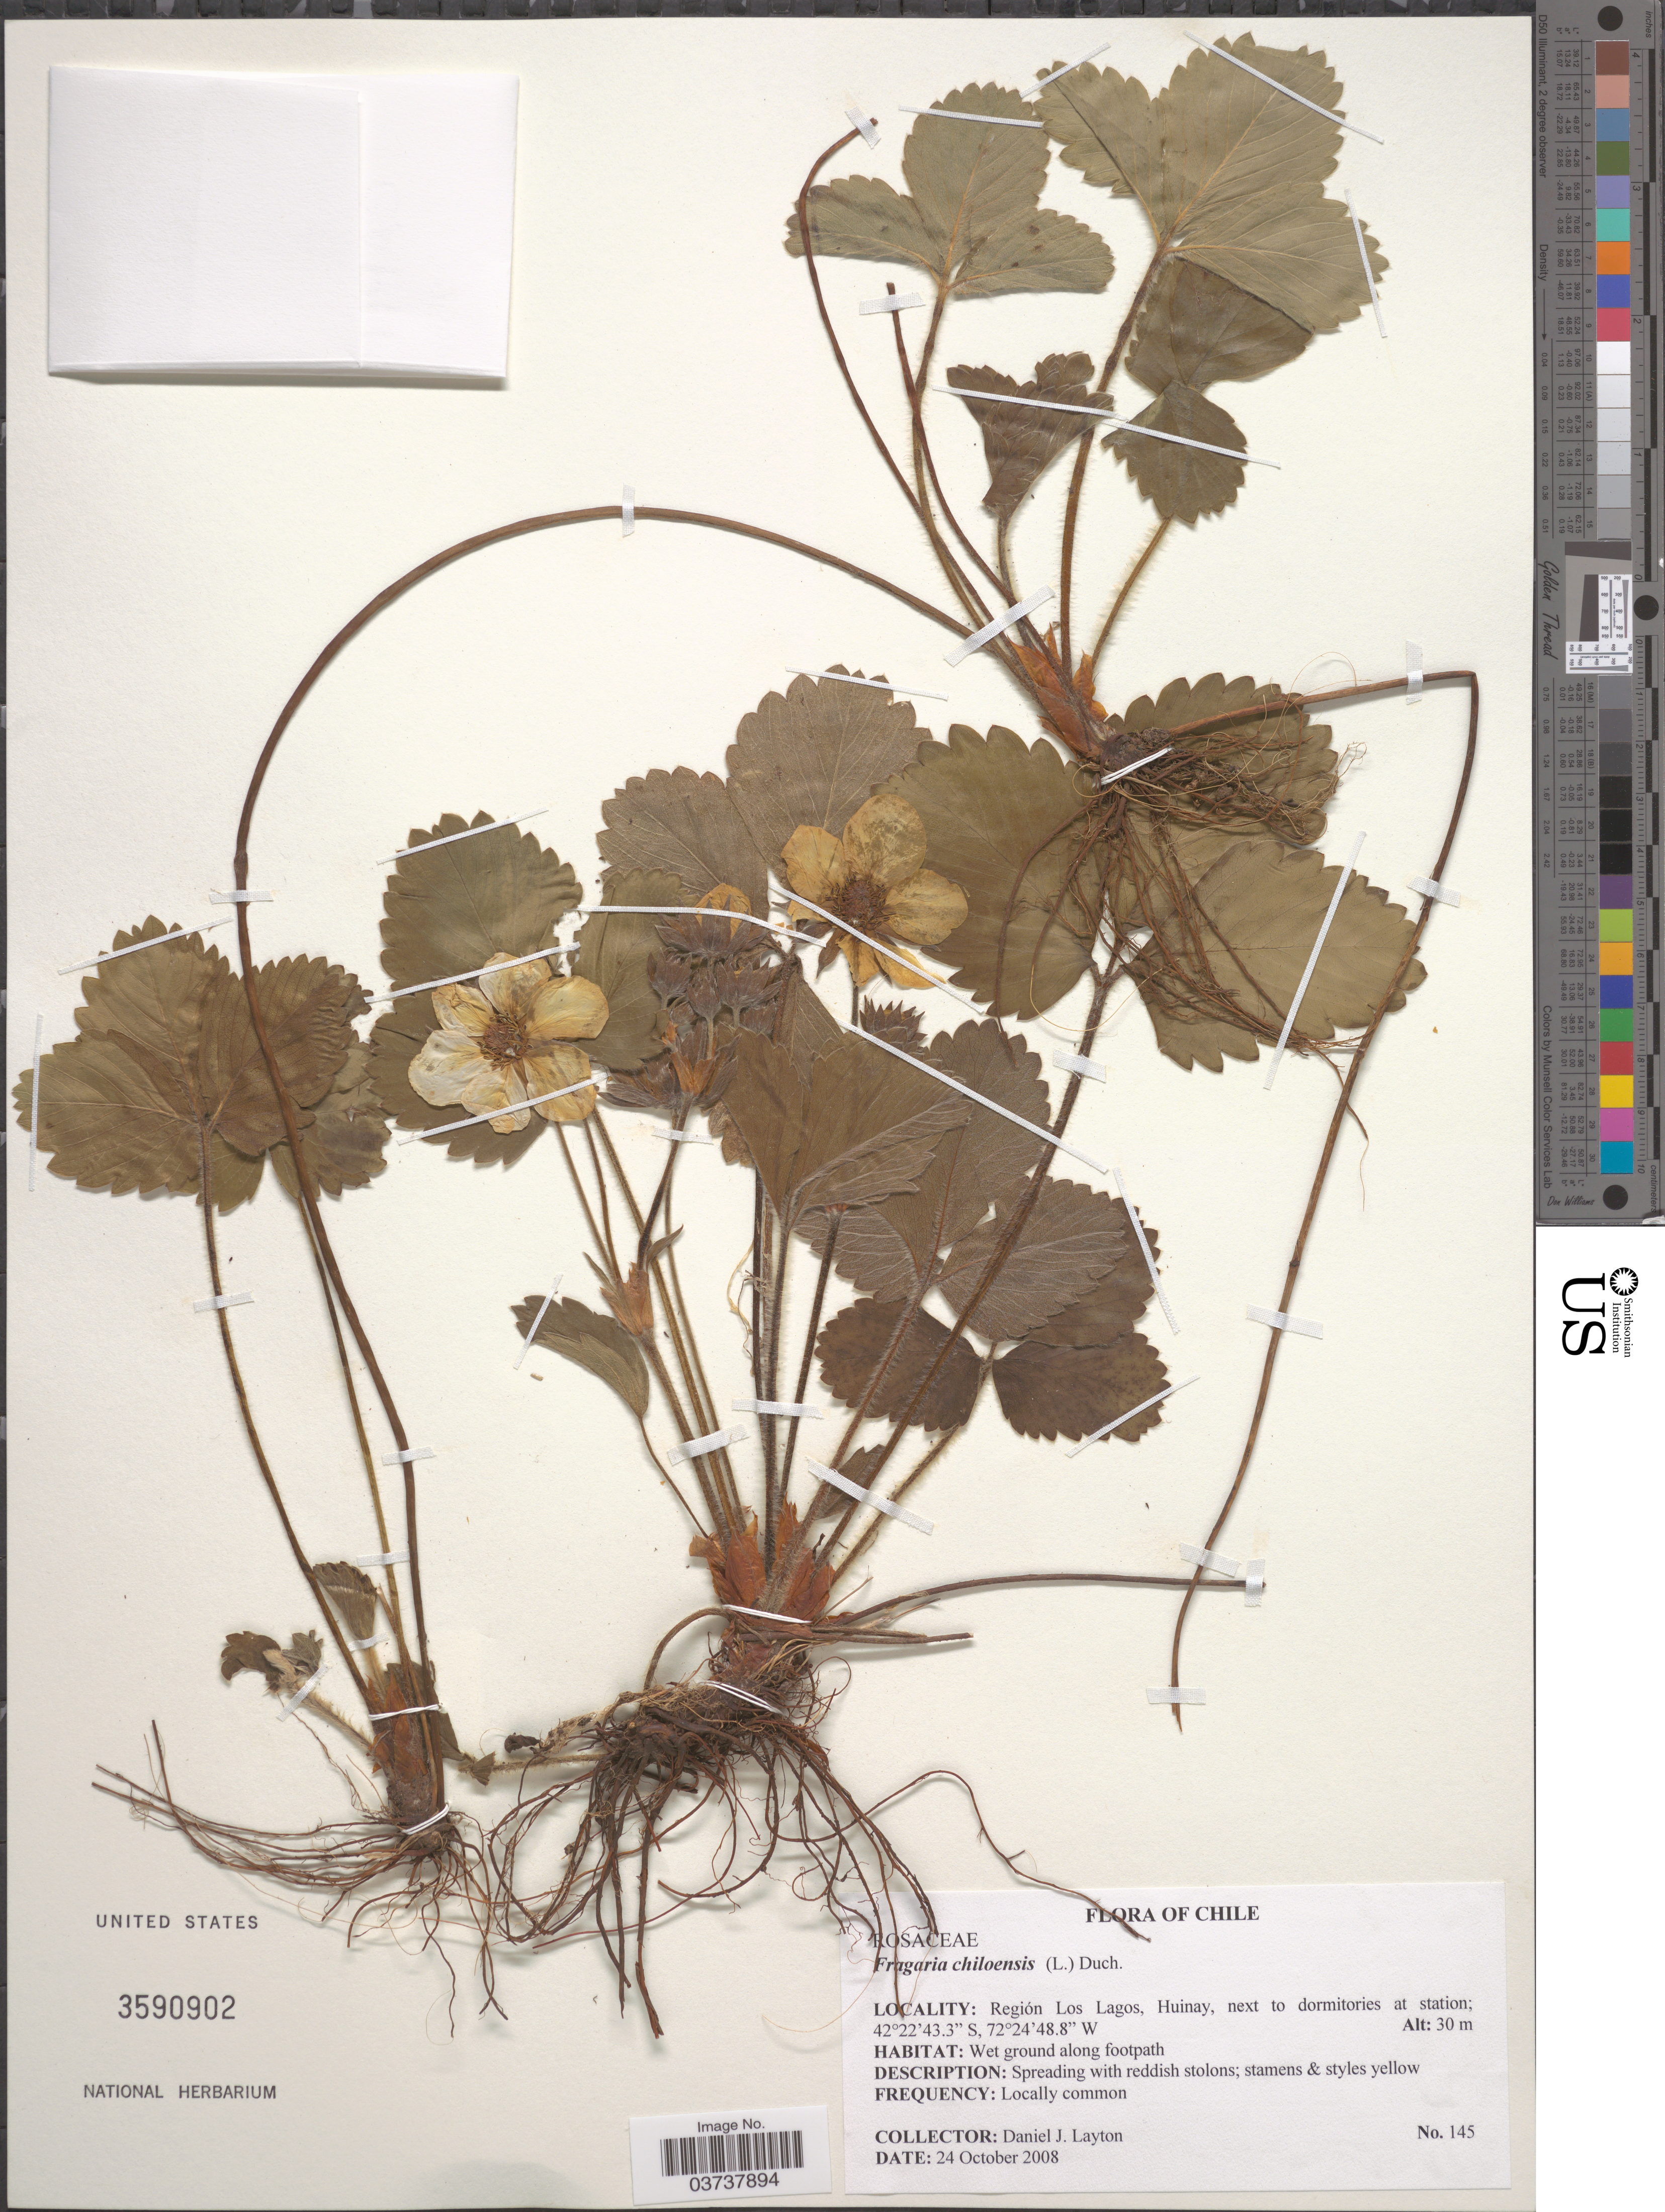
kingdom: Plantae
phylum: Tracheophyta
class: Magnoliopsida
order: Rosales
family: Rosaceae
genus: Fragaria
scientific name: Fragaria chiloensis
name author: (L.) Mill.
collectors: D. J. Layton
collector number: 145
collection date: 2008-10-24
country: Chile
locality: Región Los Lagos, Huinay, next to dormitories at station.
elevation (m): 30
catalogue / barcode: US 3590902